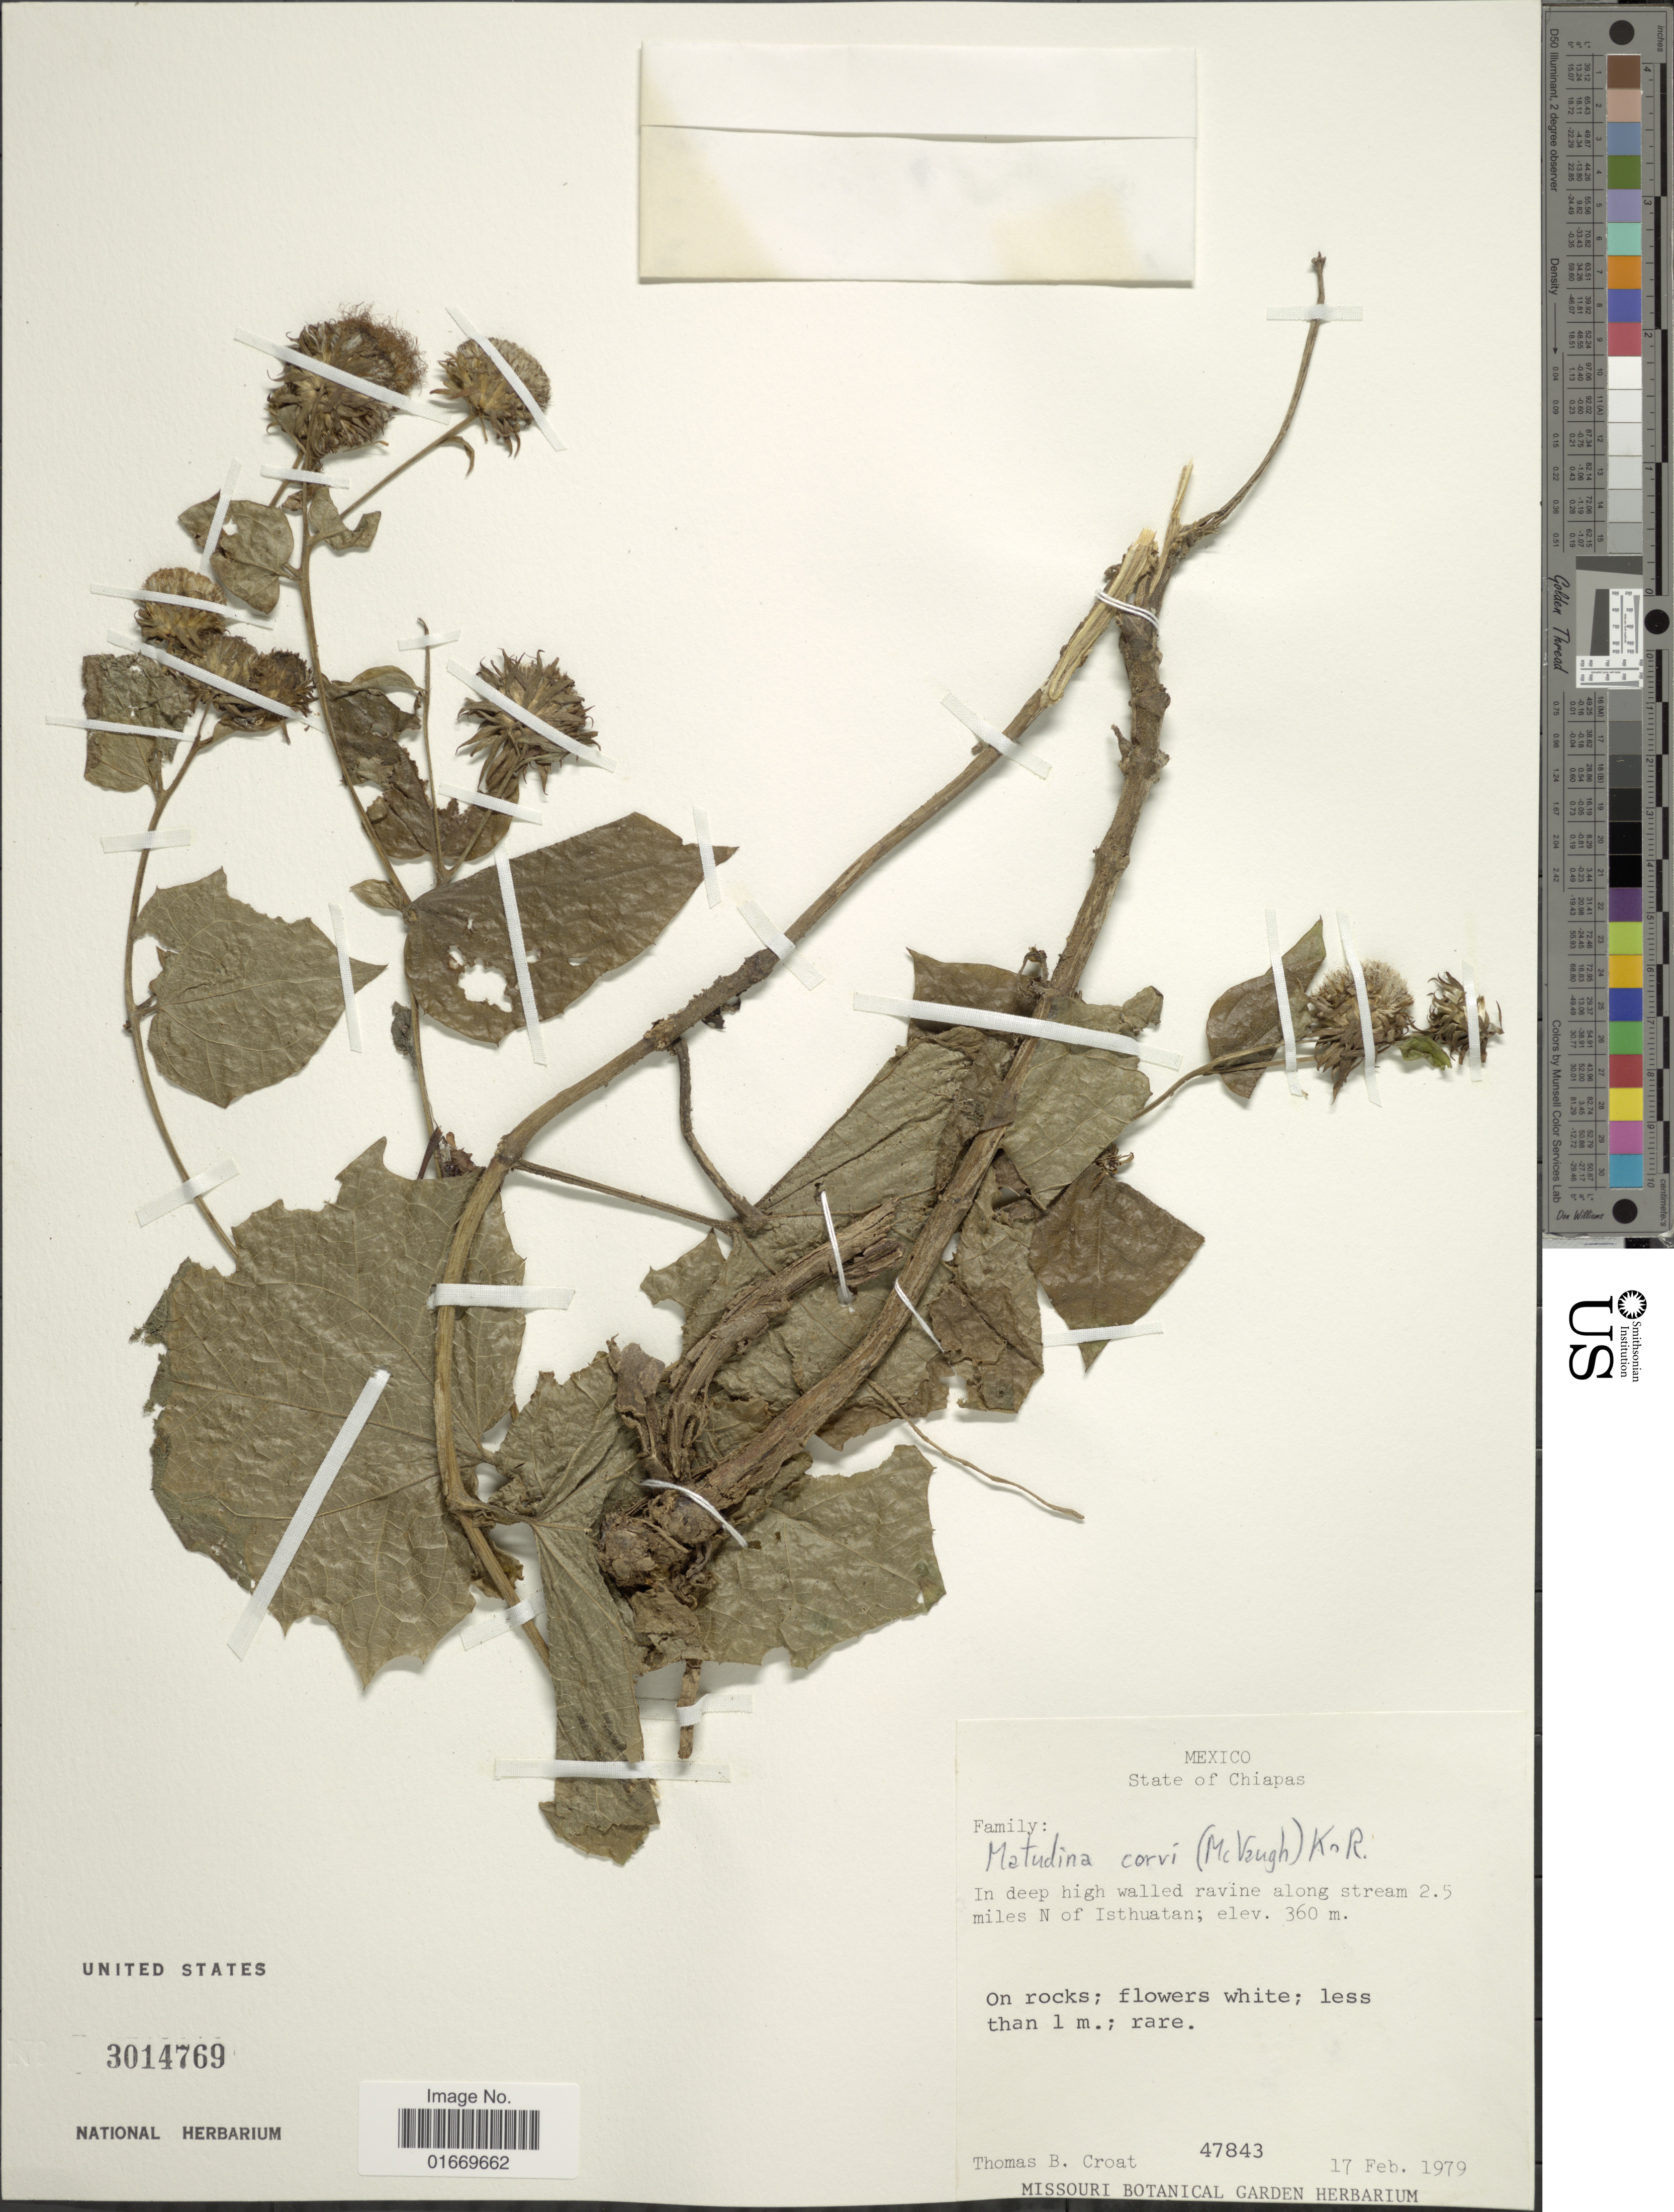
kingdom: Plantae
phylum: Tracheophyta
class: Magnoliopsida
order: Asterales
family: Asteraceae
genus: Matudina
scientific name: Matudina corvi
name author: (Mc Vaugh) R.M. King & H. Rob.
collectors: T. B. Croat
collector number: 47843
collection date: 1979-02-17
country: Mexico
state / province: Chiapas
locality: Mexico. State of Chiapas. In deep high walled ravine along stream 2.5 miles N of Isthuatan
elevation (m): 360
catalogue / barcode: US 3014769